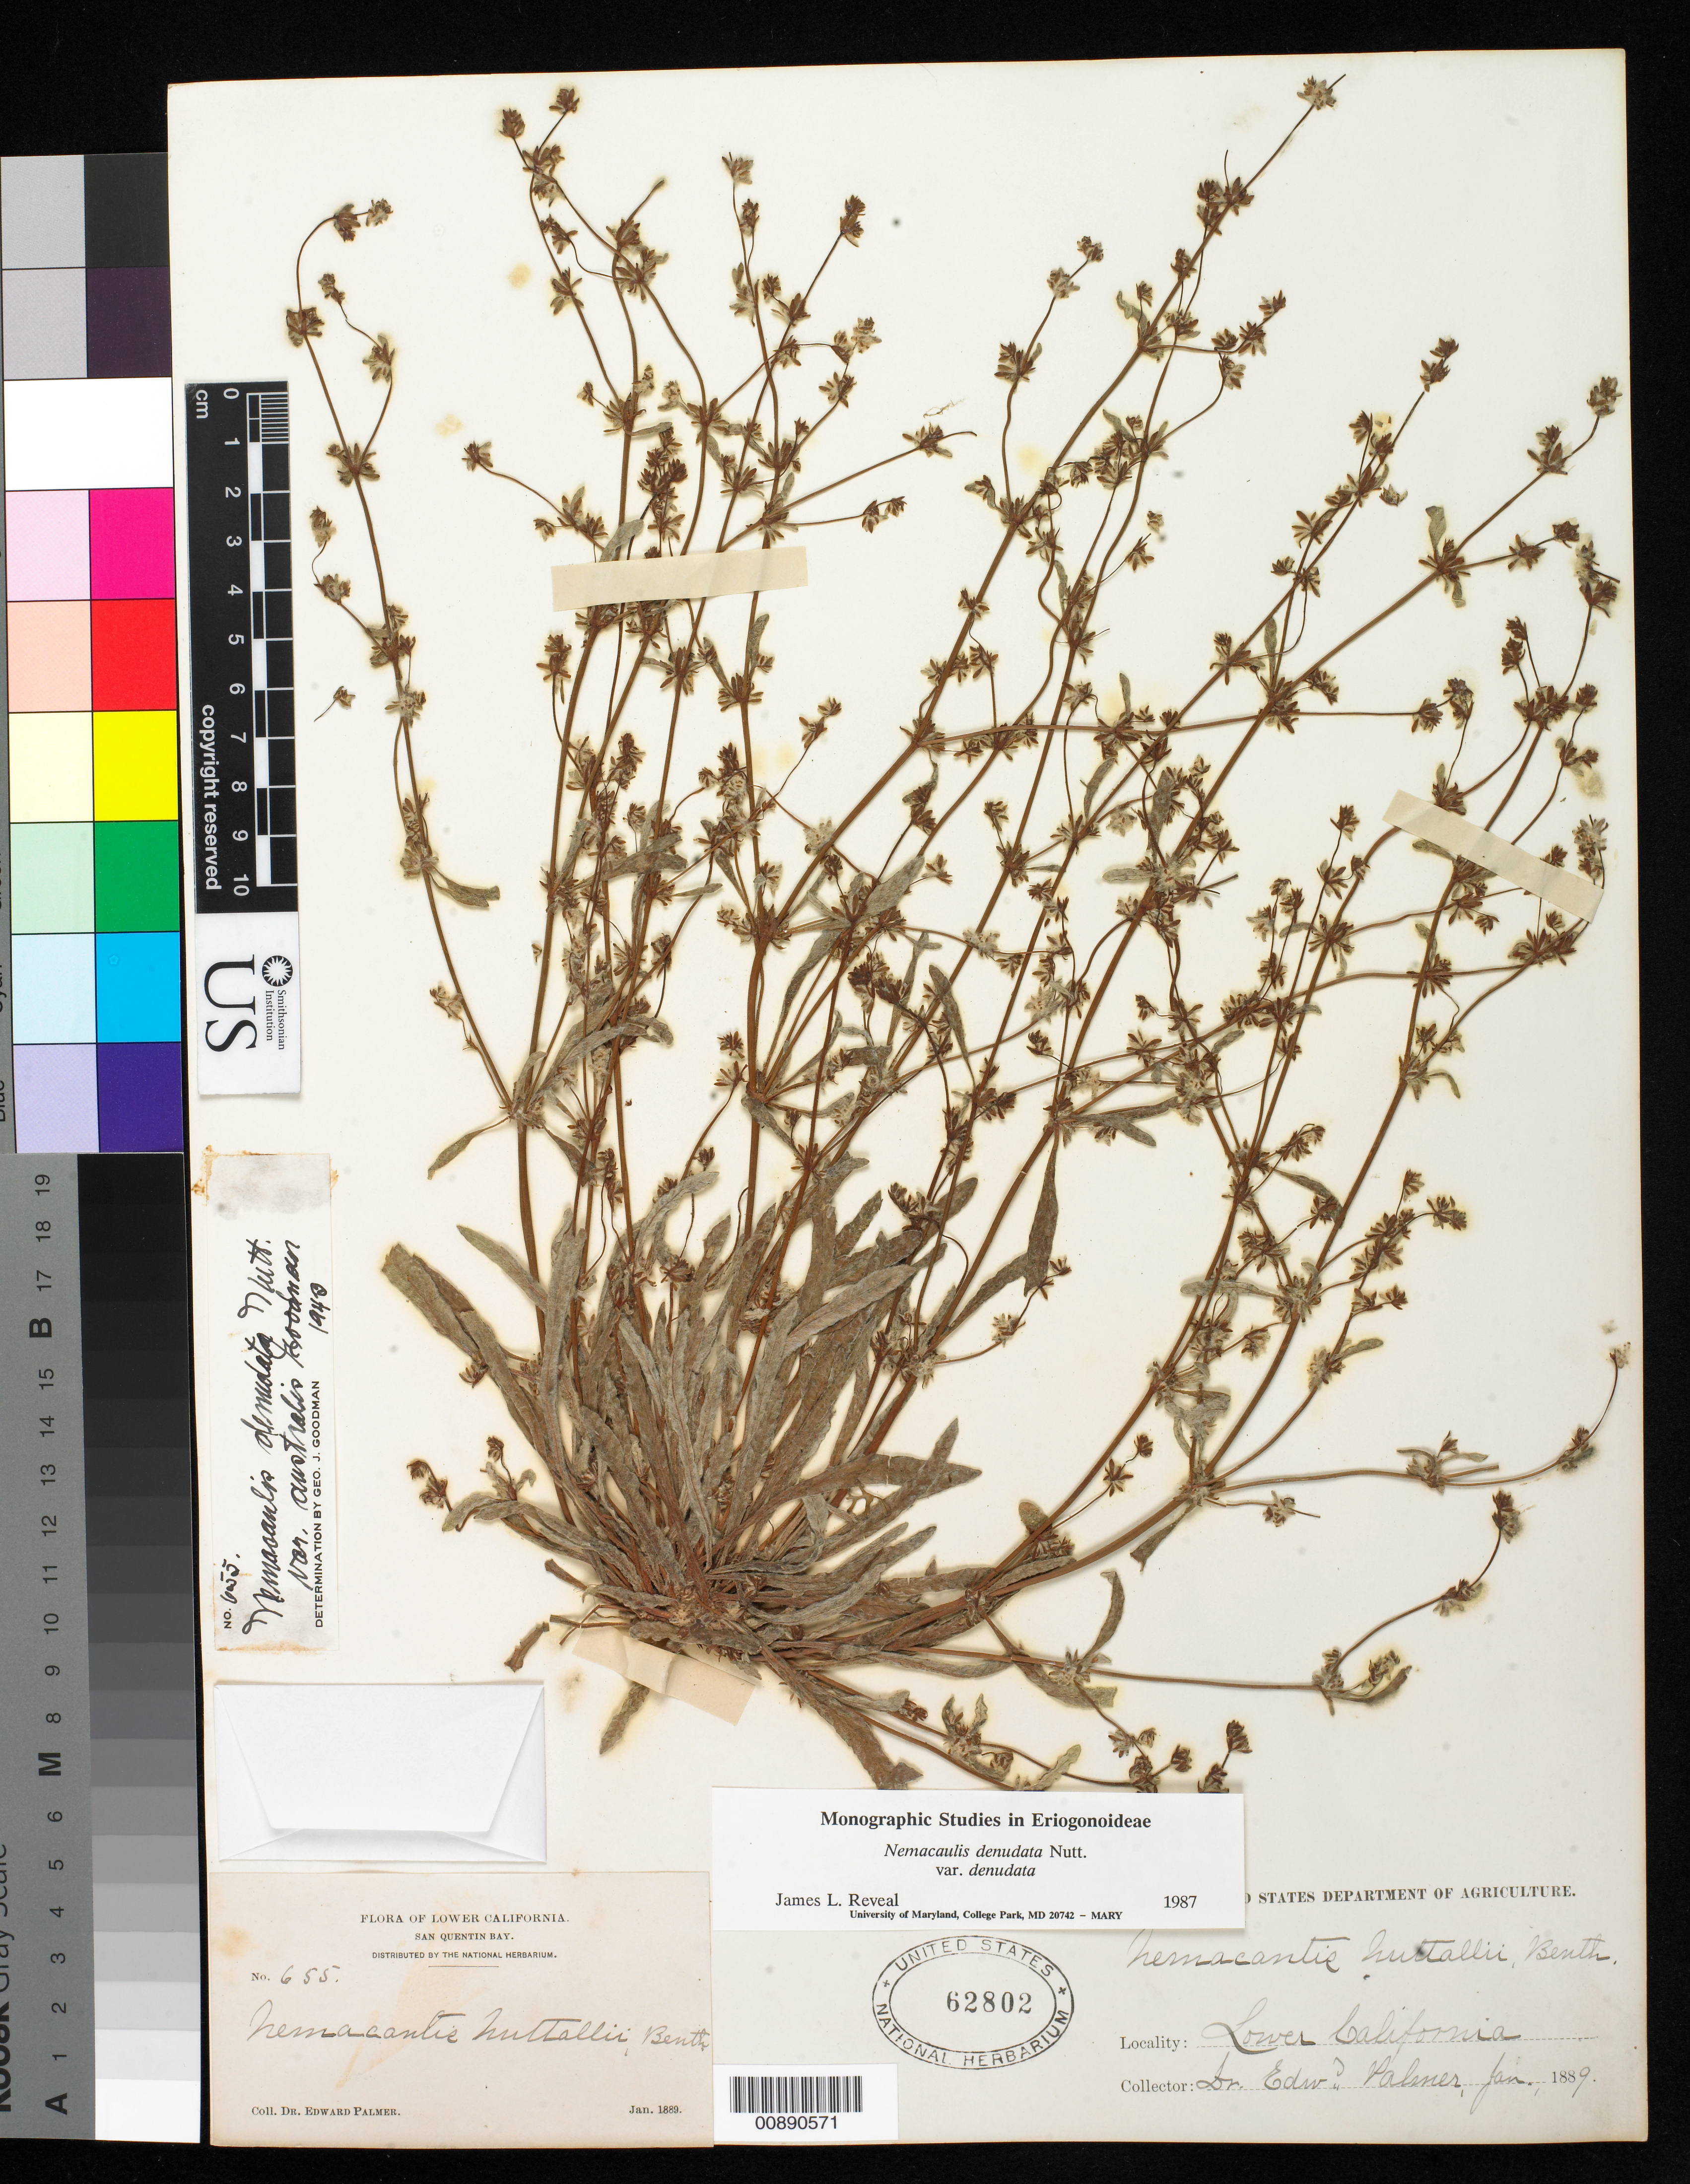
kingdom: Plantae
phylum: Tracheophyta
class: Magnoliopsida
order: Caryophyllales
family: Polygonaceae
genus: Nemacaulis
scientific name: Nemacaulis denudata var. denudata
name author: Nutt.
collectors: E. Palmer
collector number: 655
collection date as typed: Jan 1889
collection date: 1889-01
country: Mexico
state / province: Baja California Norte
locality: San Quentin Bay, Baja California.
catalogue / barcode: US 62802